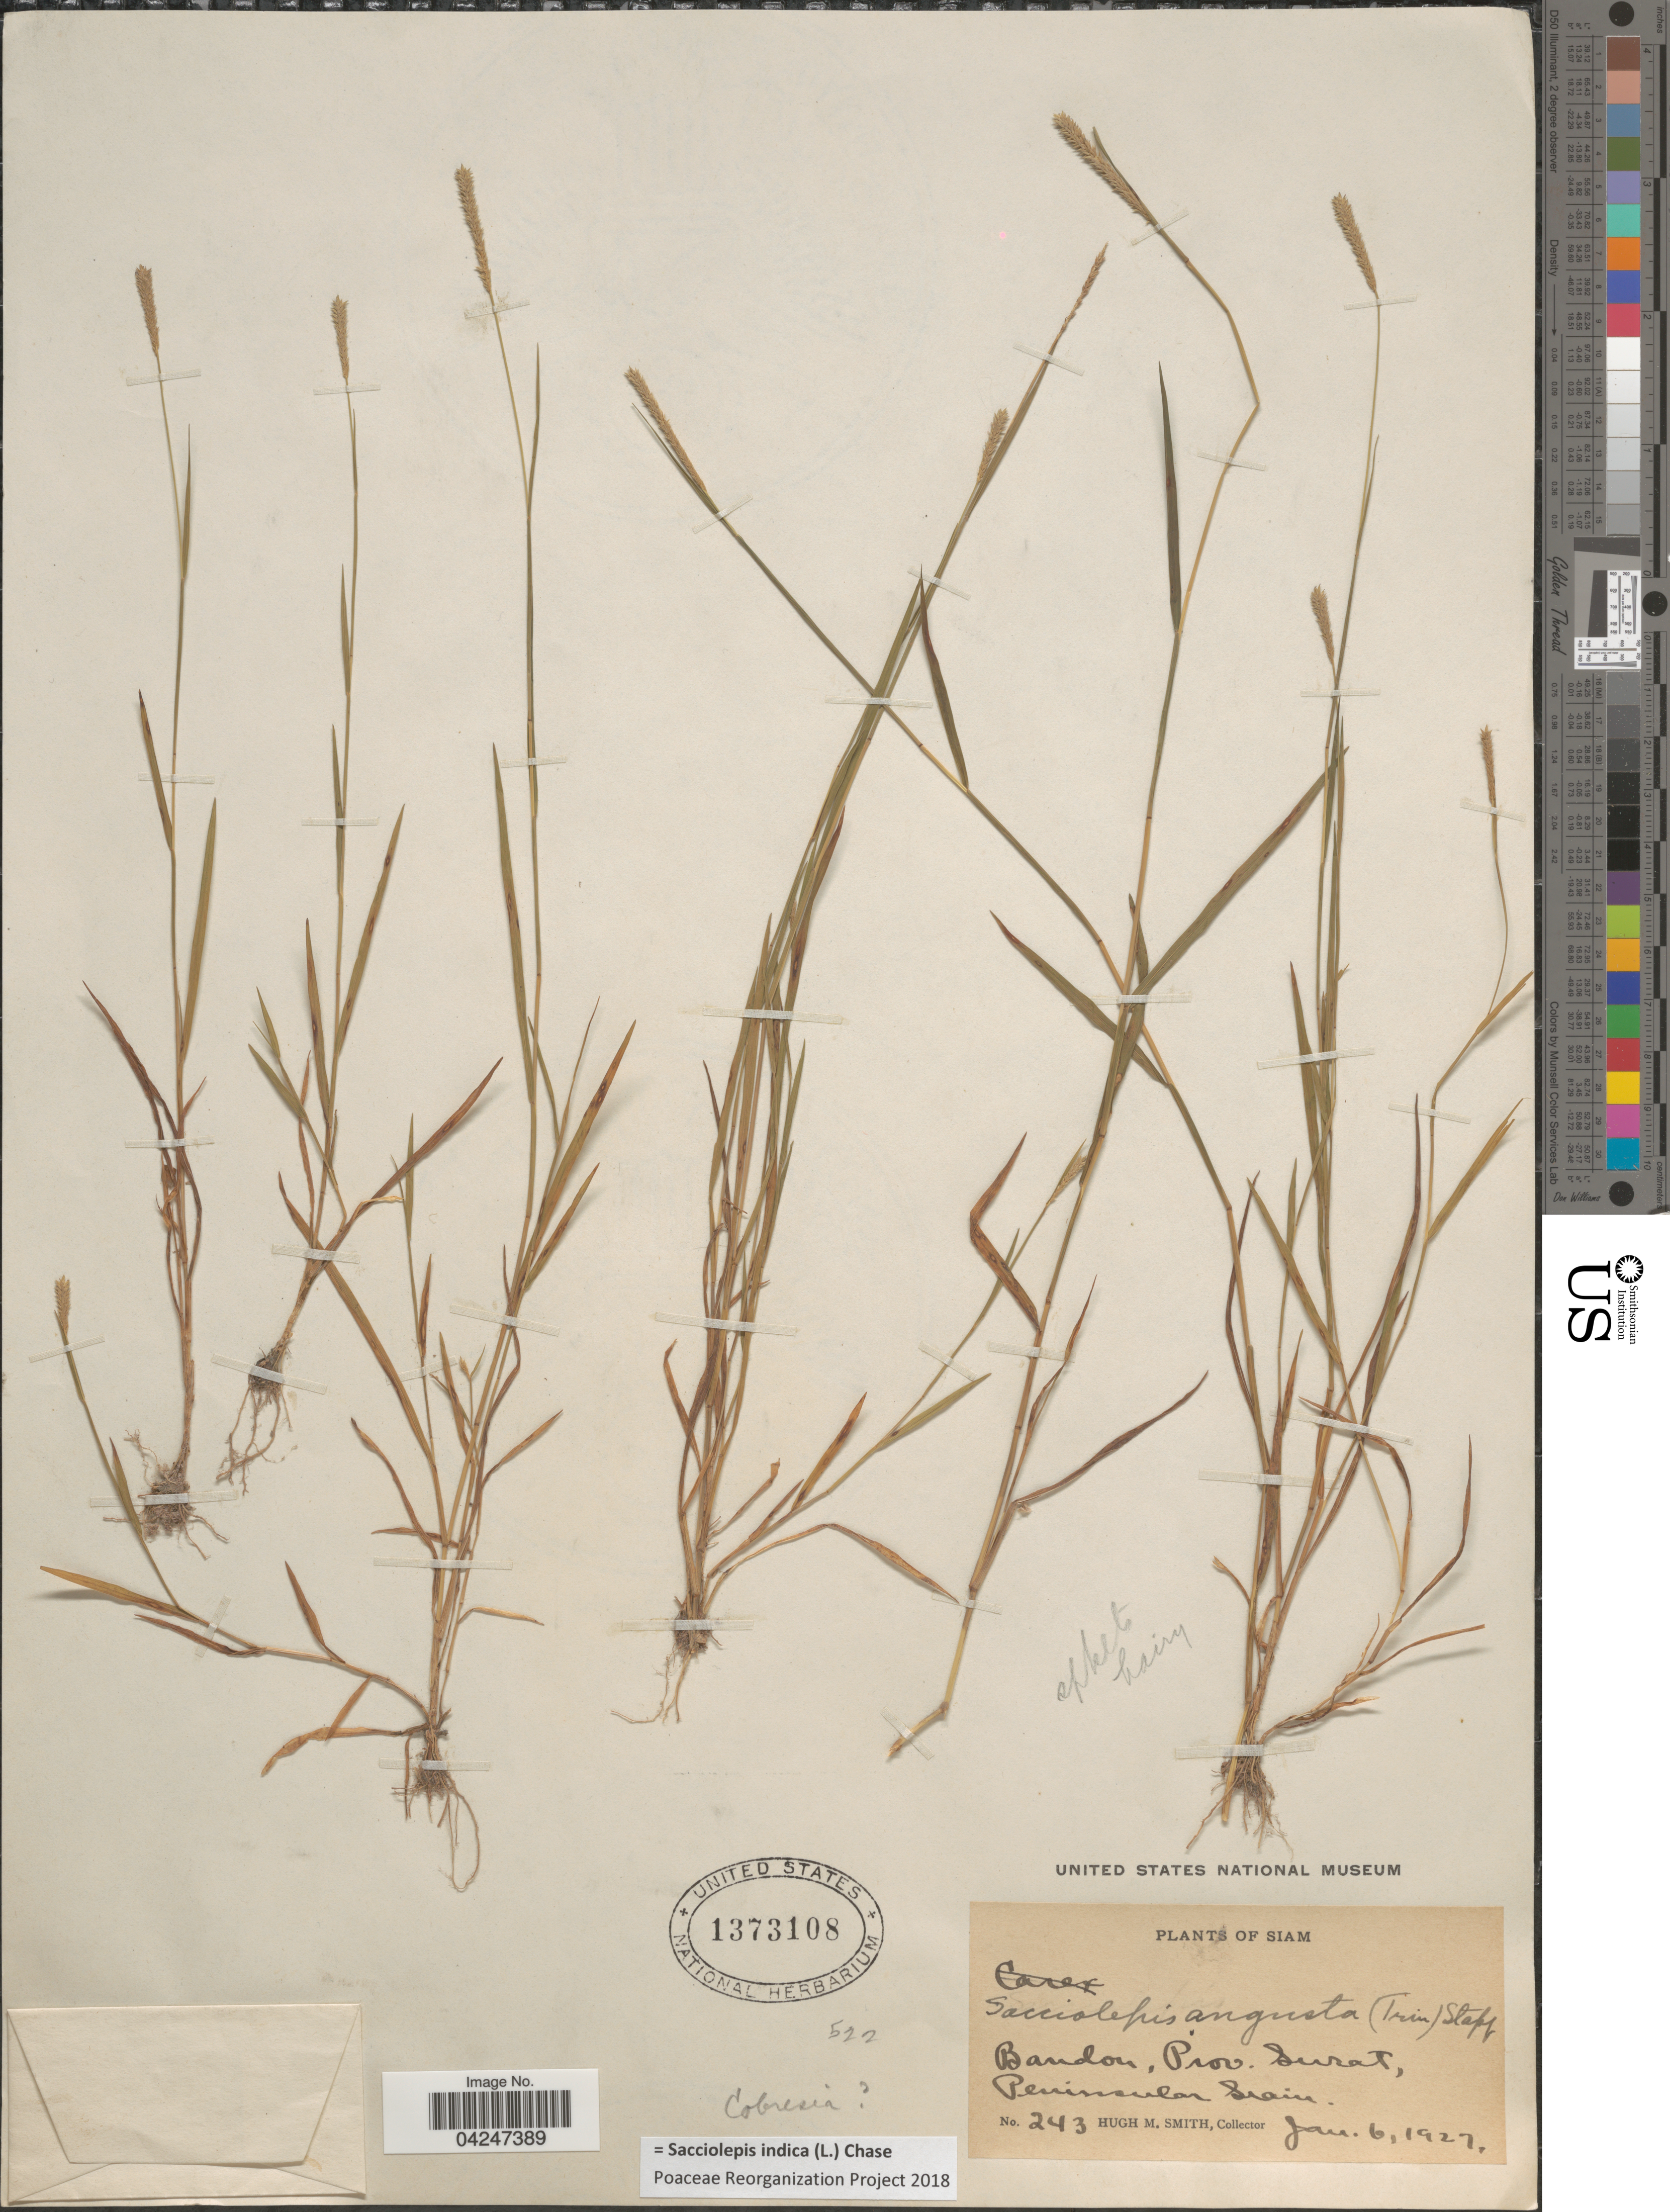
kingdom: Plantae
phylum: Tracheophyta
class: Liliopsida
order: Poales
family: Poaceae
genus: Sacciolepis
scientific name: Sacciolepis indica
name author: (L.) Chase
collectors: H. M. Smith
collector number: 243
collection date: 1927-01-06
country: Thailand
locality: Siam. Bandon, Prov. Surat, Peninsular Siam.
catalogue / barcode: US 1373108